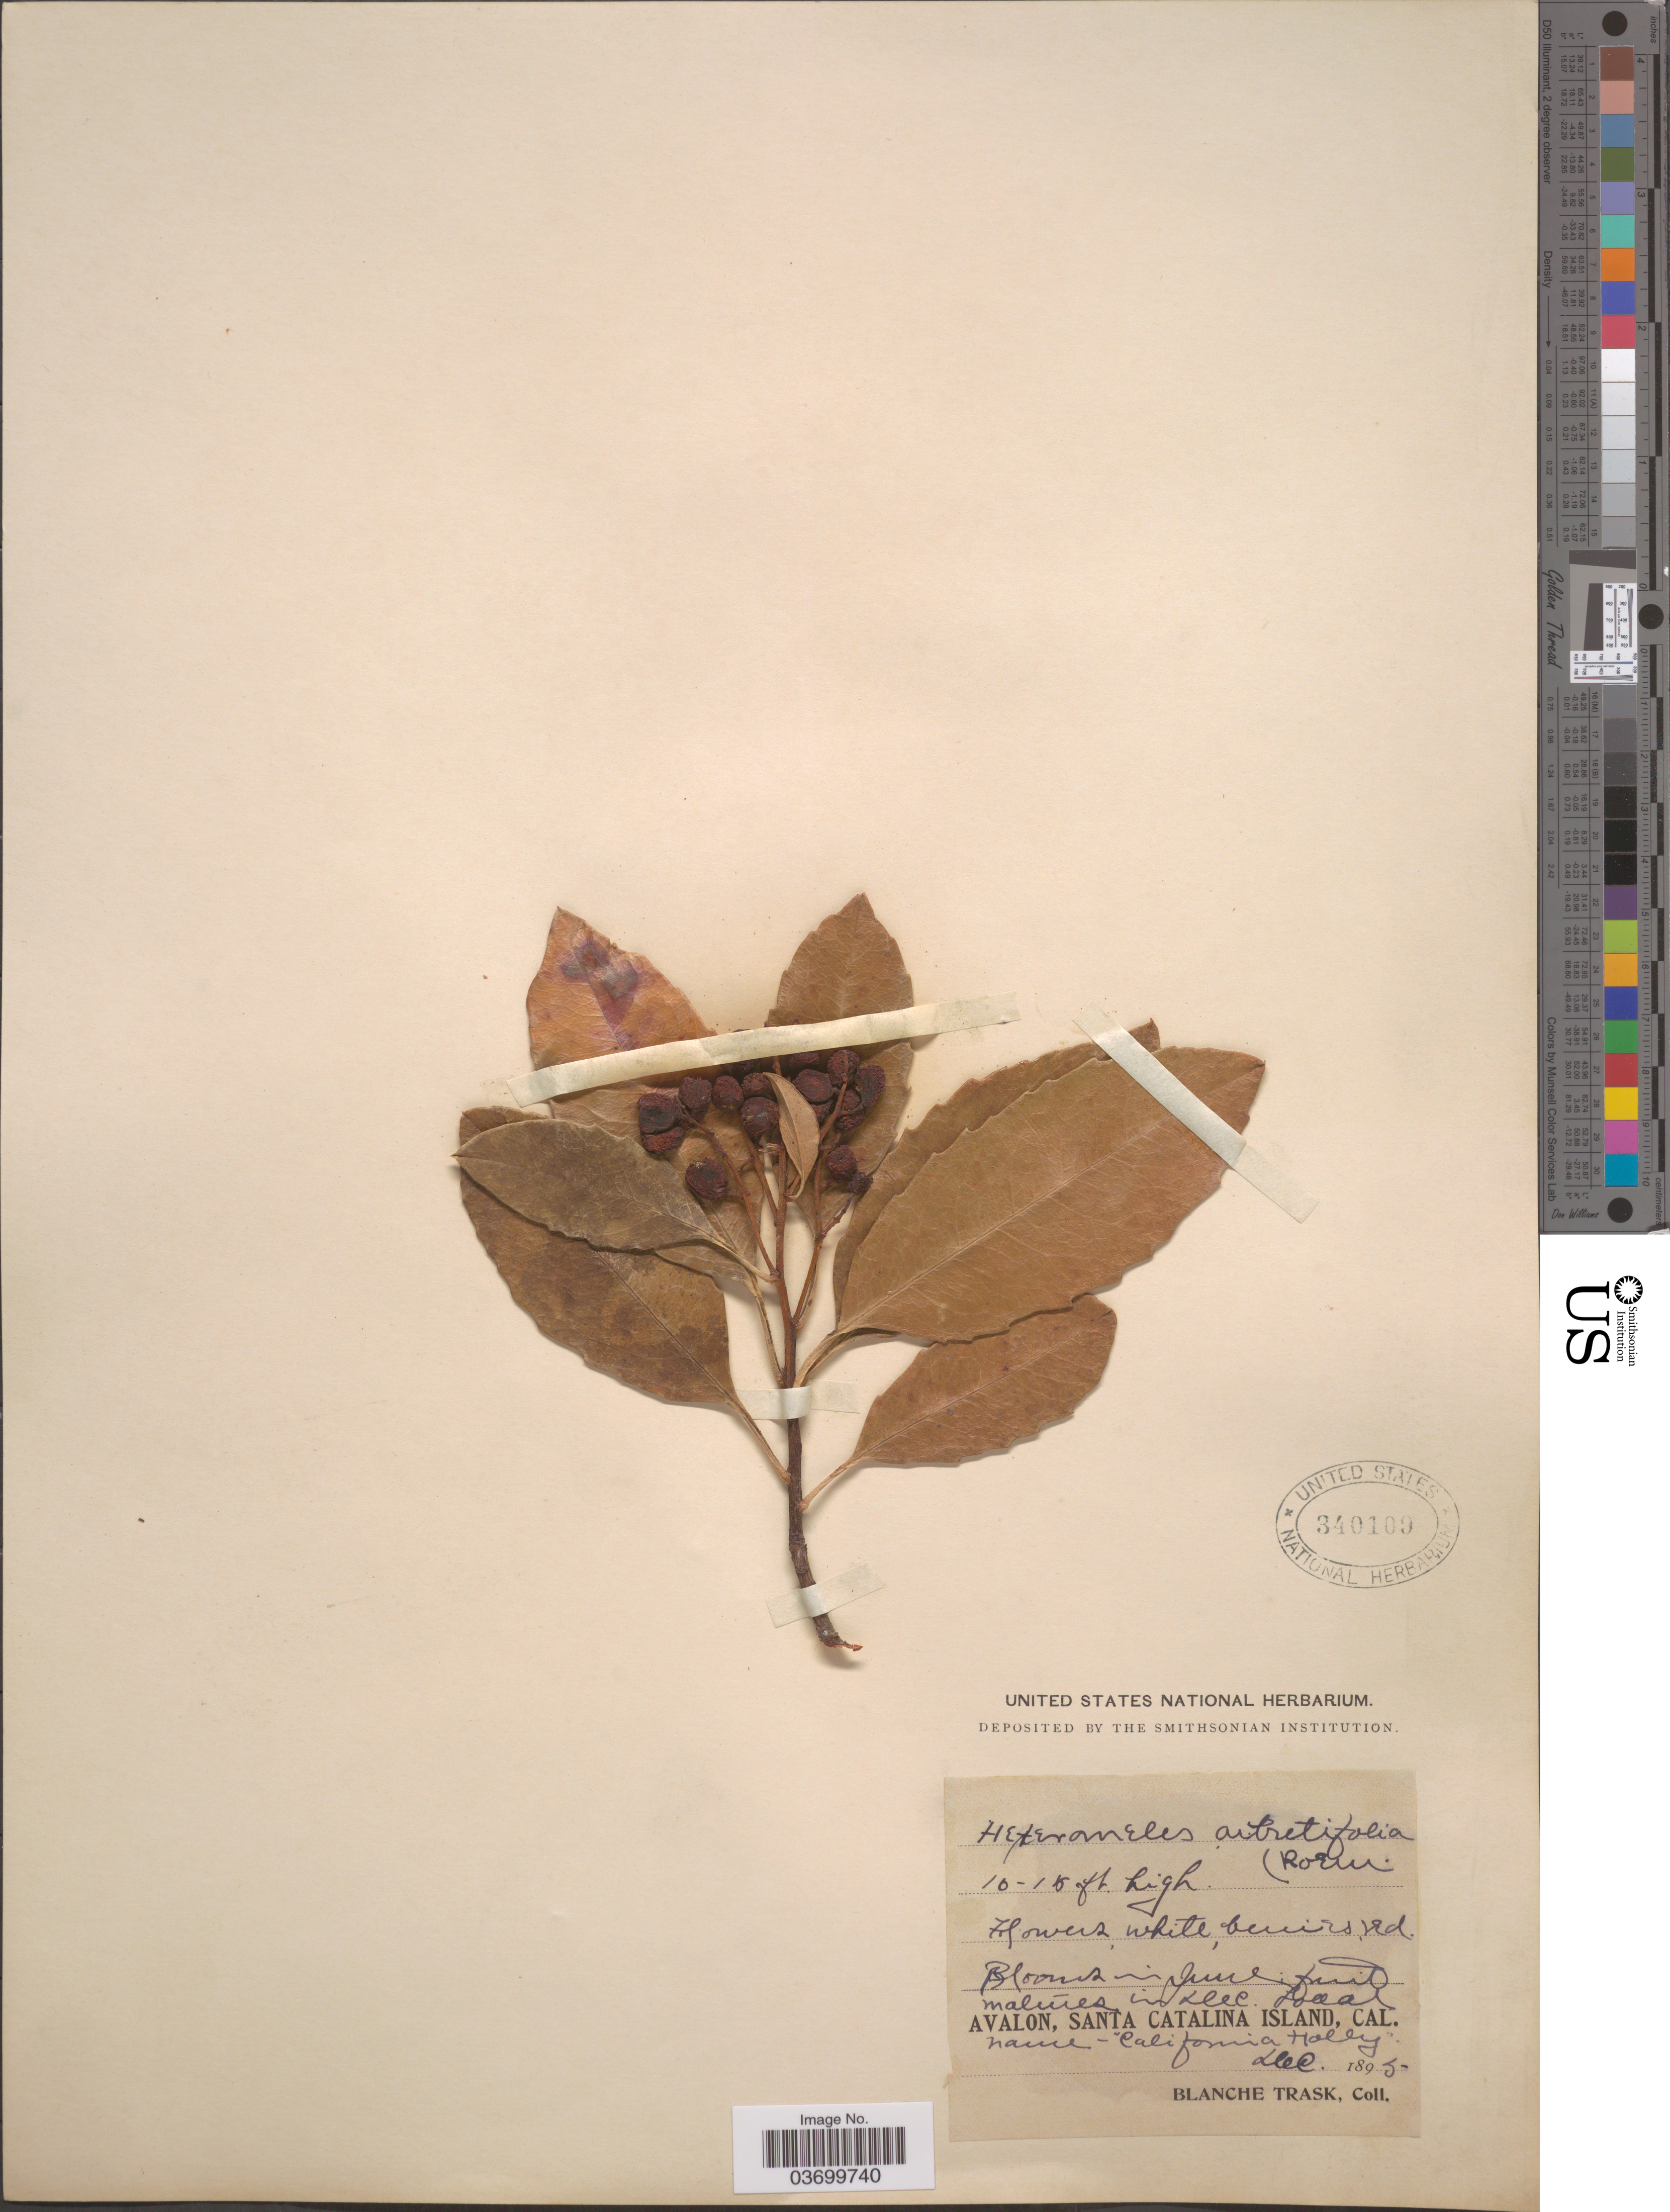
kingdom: Plantae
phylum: Tracheophyta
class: Magnoliopsida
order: Rosales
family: Rosaceae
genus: Heteromeles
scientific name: Heteromeles arbutifolia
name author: (Lindl.) Roemer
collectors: B. Trask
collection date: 1895-12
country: United States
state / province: California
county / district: Los Angeles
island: Santa Catalina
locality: Avalon, Santa Catalina Island.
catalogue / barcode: US 340109